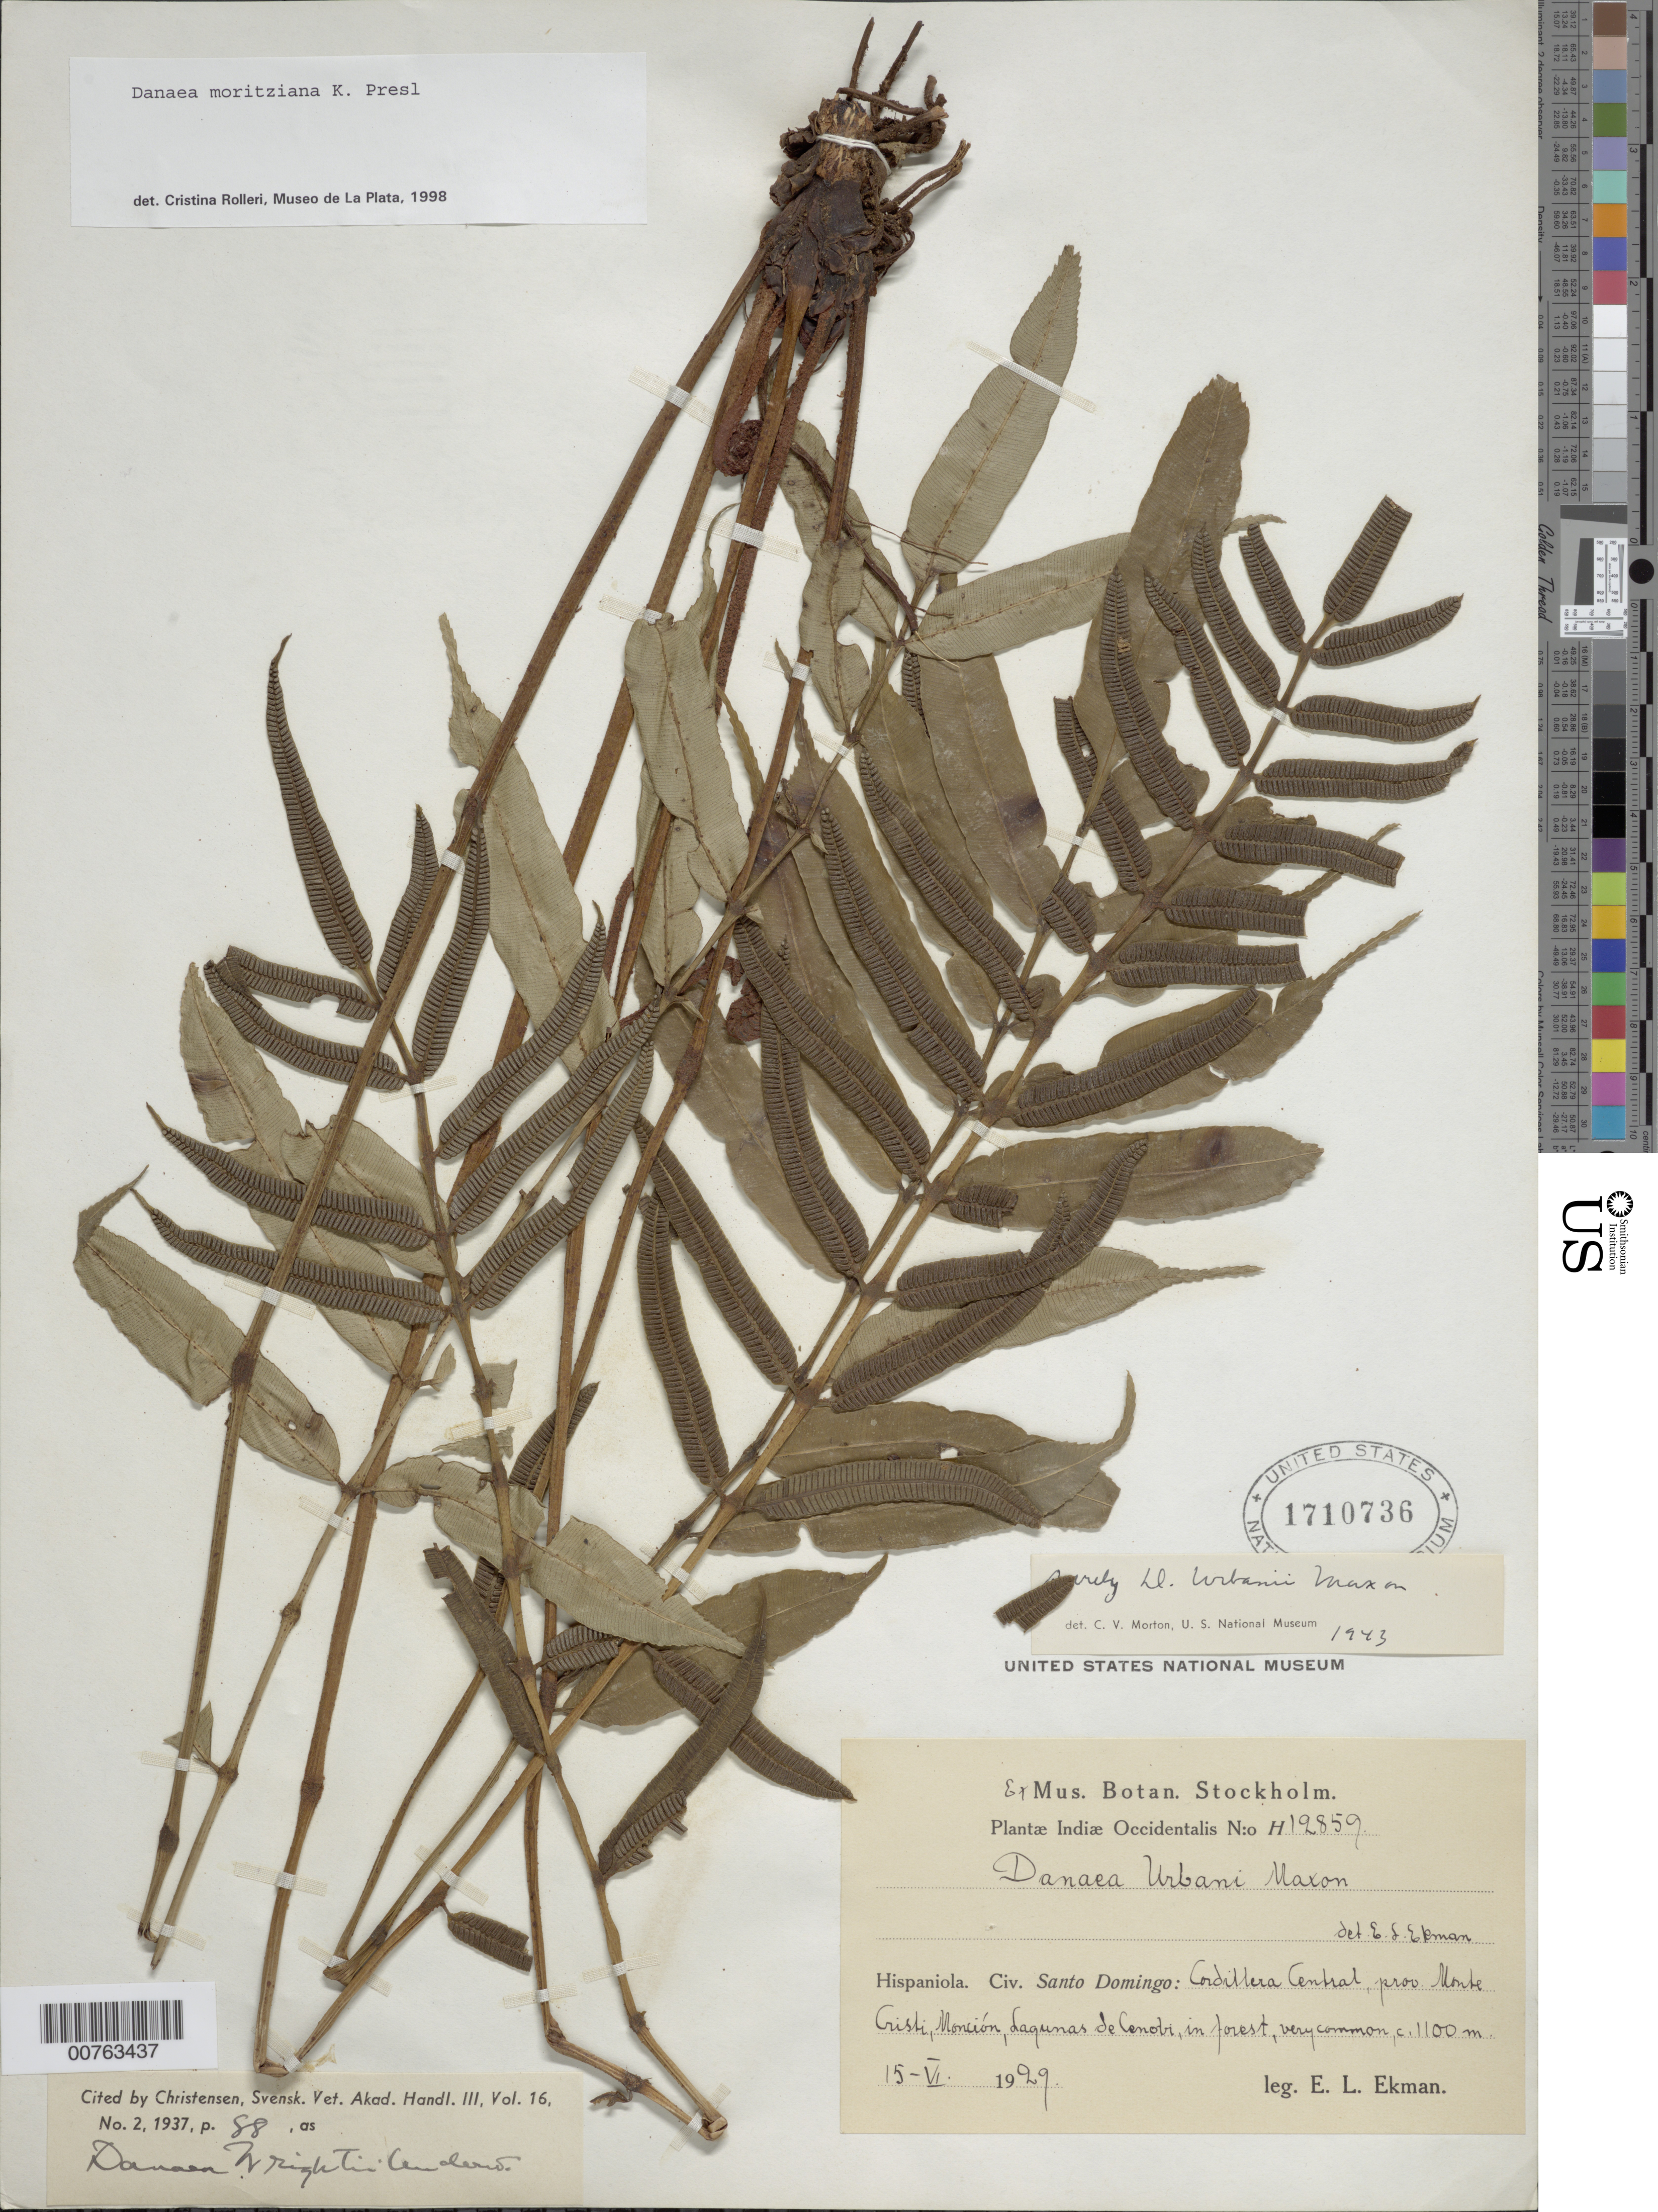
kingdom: Plantae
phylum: Tracheophyta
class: Polypodiopsida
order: Marattiales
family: Marattiaceae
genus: Danaea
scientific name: Danaea moritziana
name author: C. Presl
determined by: Rolleri, Cristina H.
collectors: E. L. Ekman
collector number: H 12859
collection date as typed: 15 Jun 1929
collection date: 1929-06-15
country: Dominican Republic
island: Hispaniola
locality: Cordillera Ventral, Provincia Monte Cristi, Monción, Lagunas de Cenobi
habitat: In forest, very common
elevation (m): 1100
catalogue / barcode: US 1710736